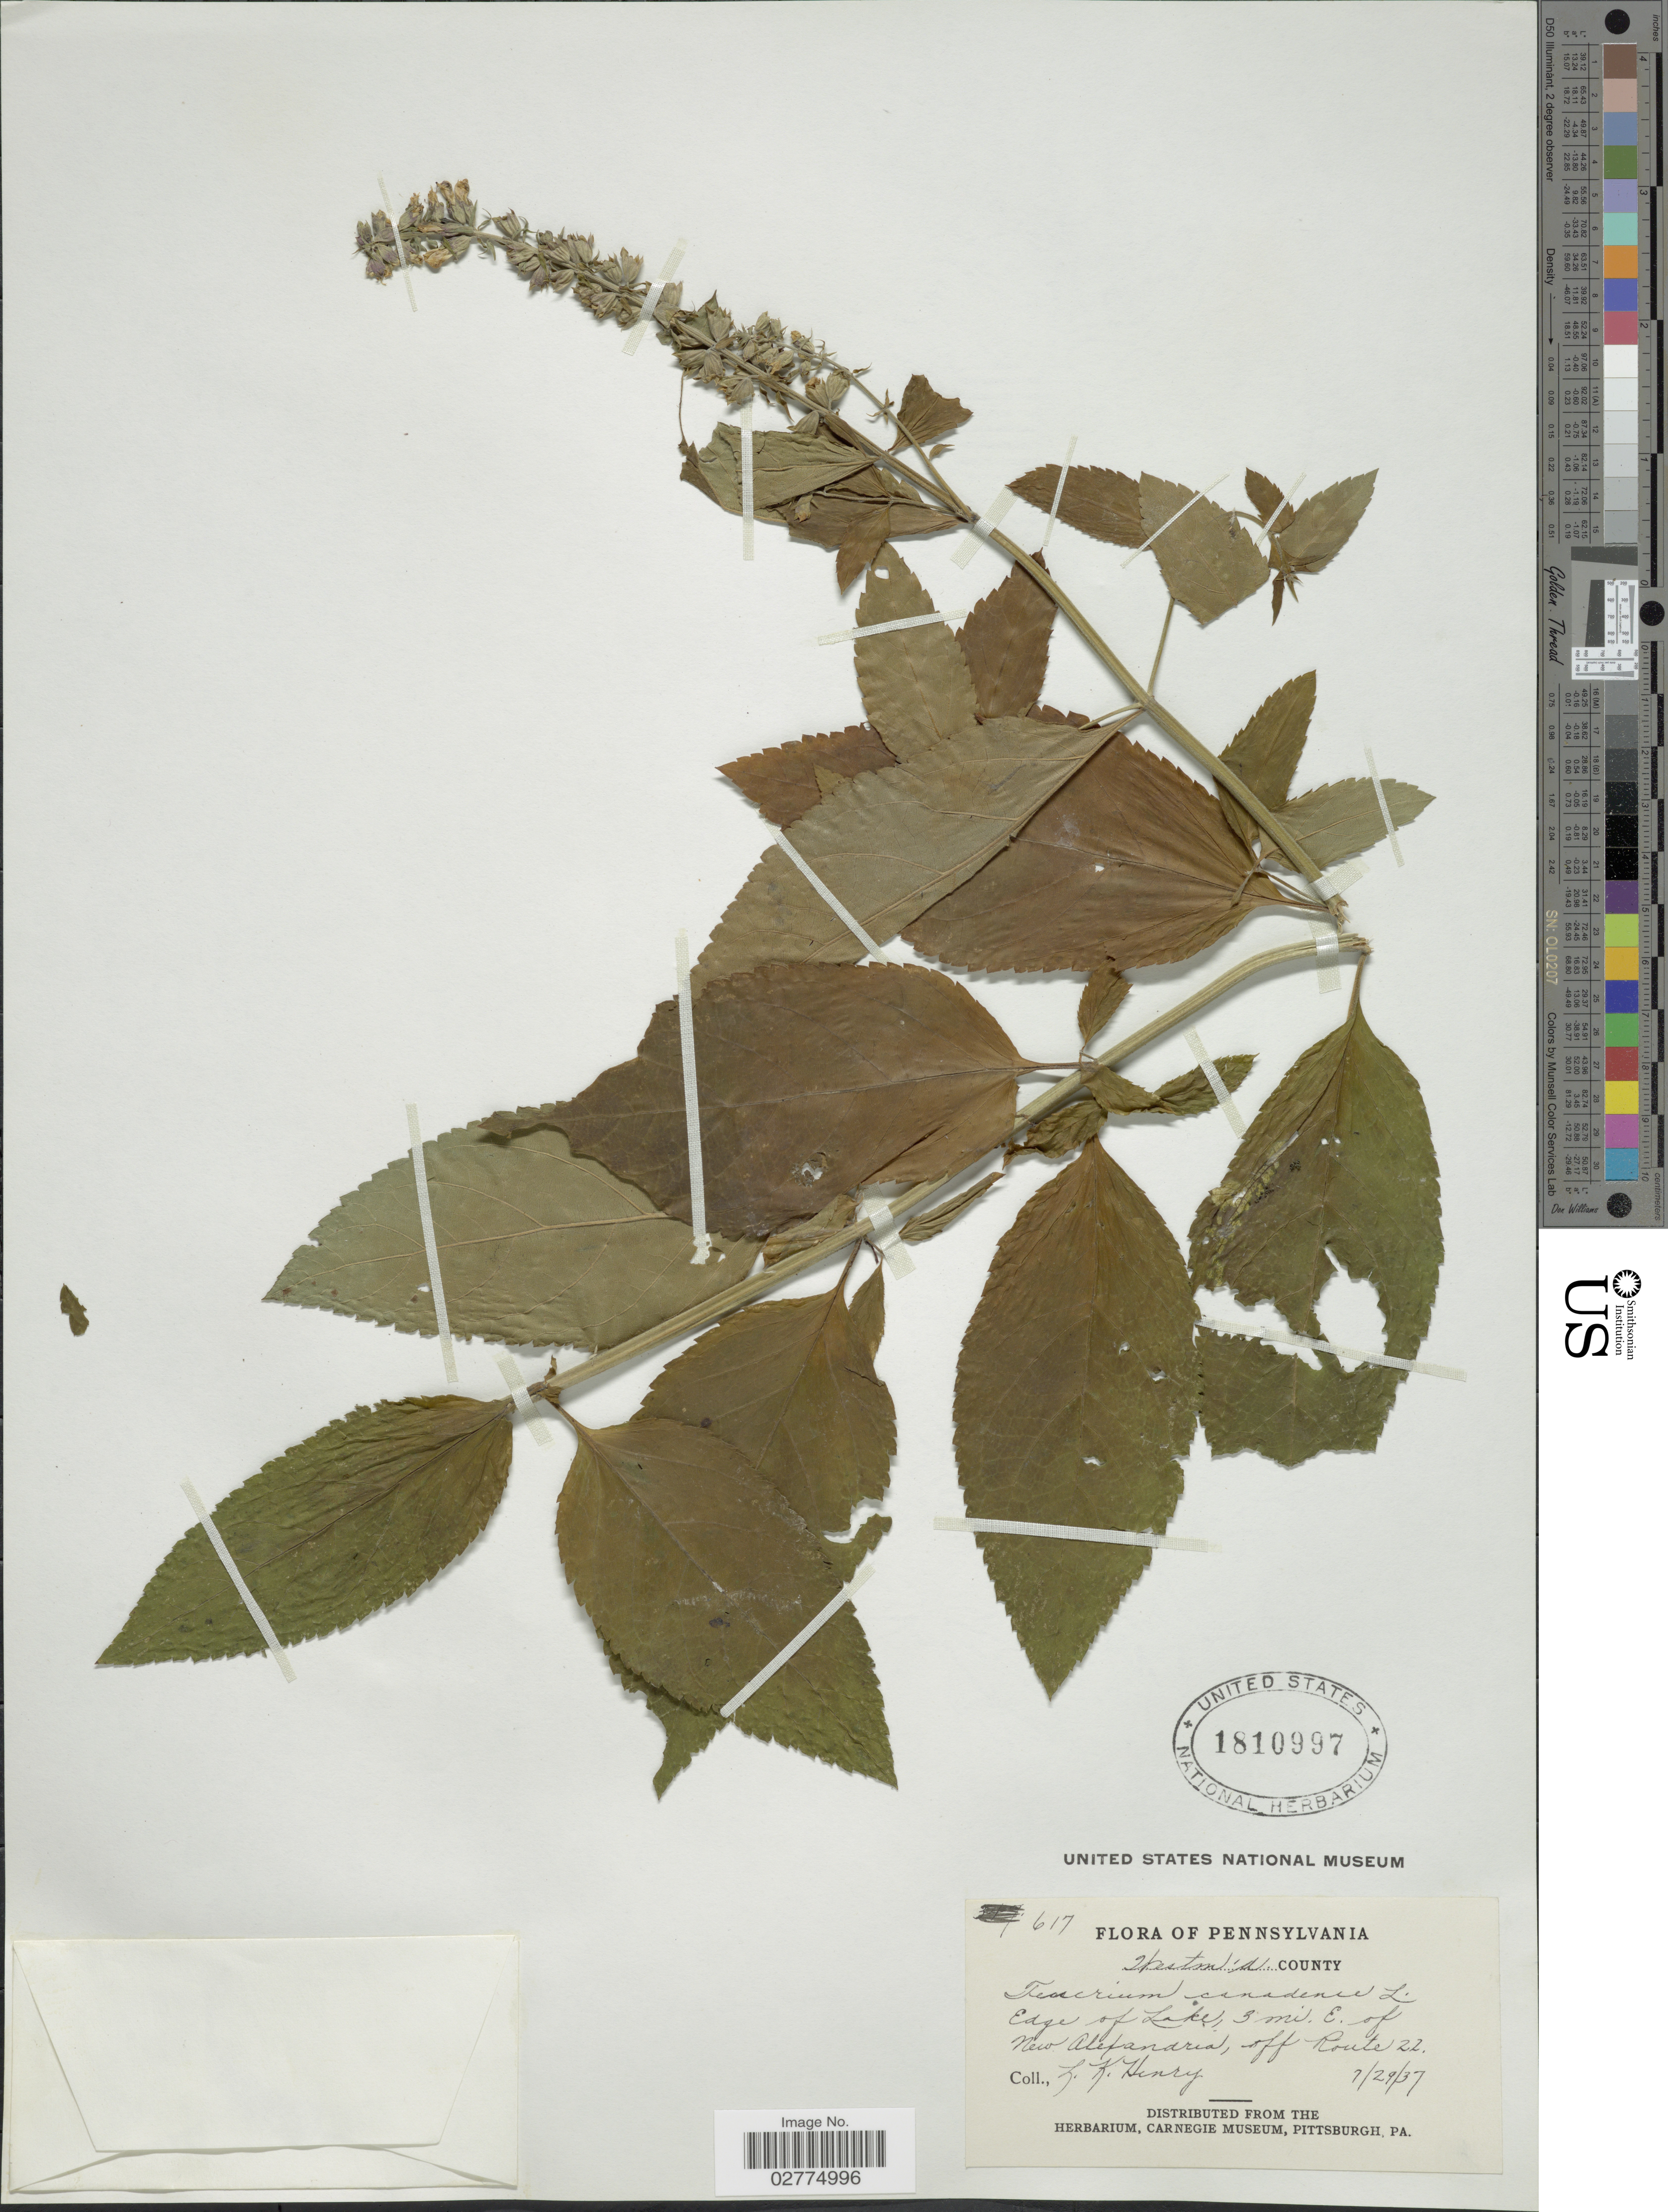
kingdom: Plantae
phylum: Tracheophyta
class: Magnoliopsida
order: Lamiales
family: Lamiaceae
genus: Teucrium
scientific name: Teucrium canadense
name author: L.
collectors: L. K. Henry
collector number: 617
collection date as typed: Transcribed d/m/y: 29/7/37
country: United States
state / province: Pennsylvania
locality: Westm'd County. Edge of Lake, 3 mi. E. of New Alexandria, off Route 22.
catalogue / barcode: US 1810997